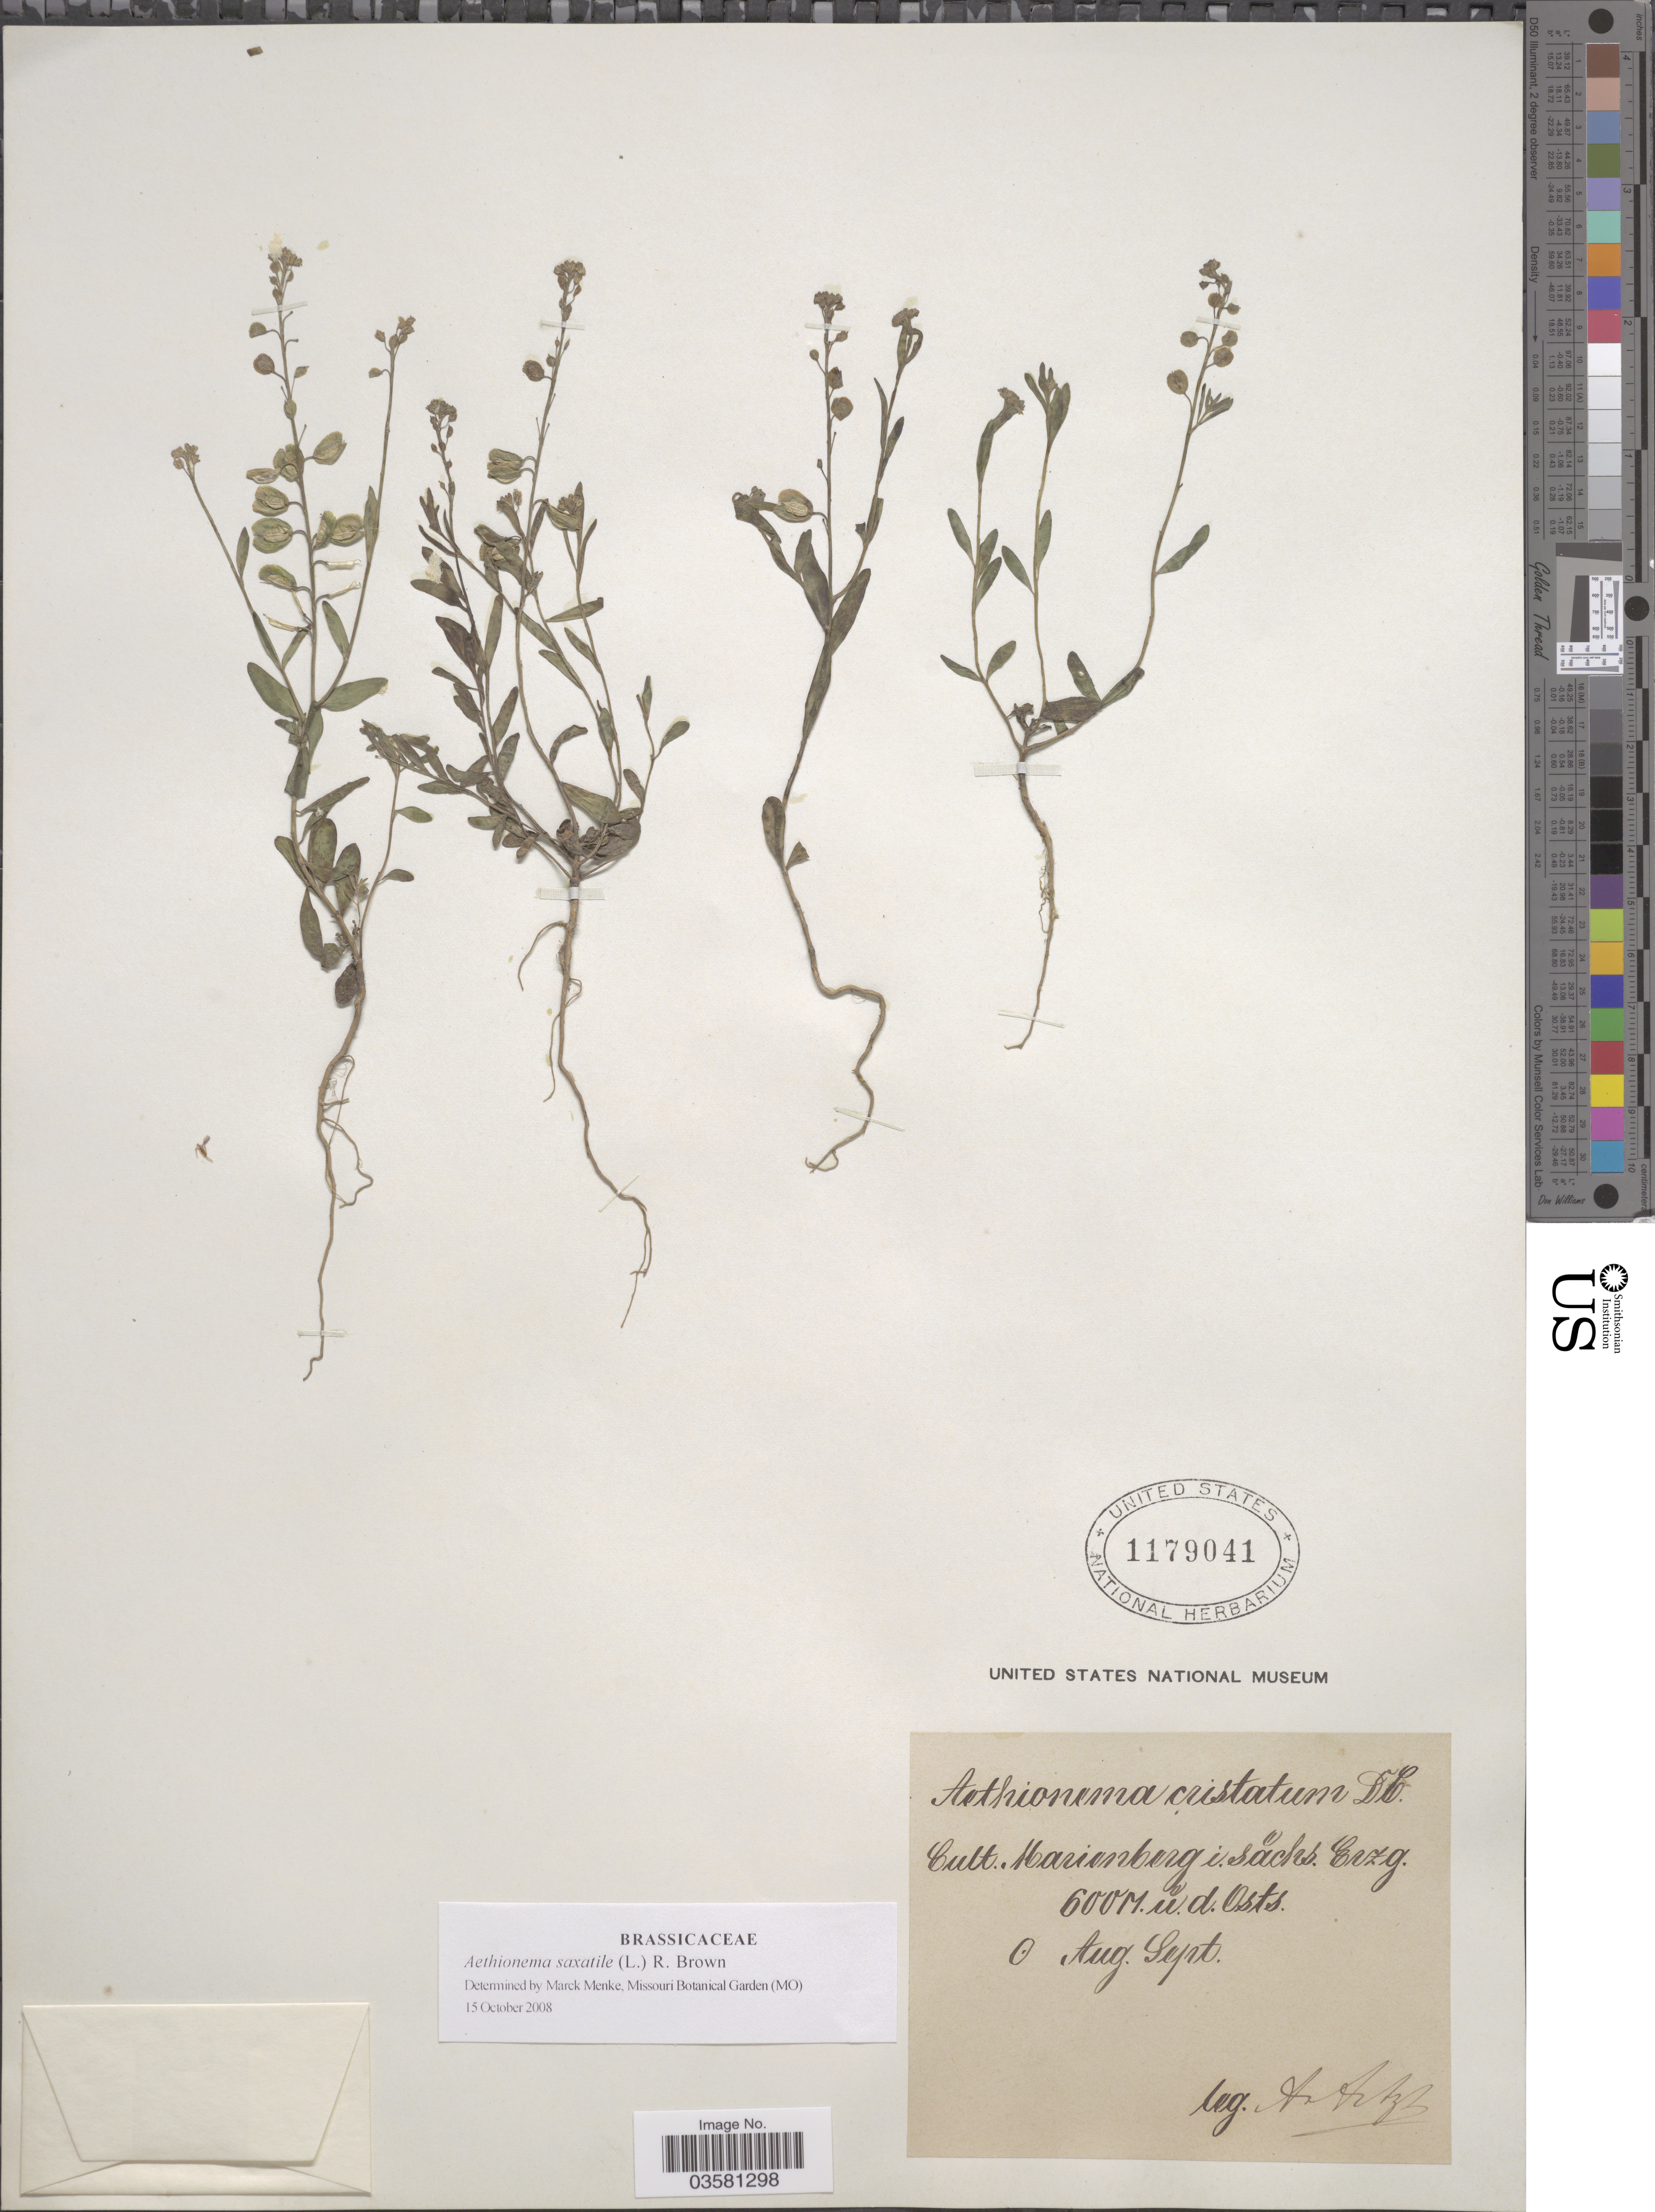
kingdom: Plantae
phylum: Tracheophyta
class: Magnoliopsida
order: Brassicales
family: Brassicaceae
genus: Aethionema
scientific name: Aethionema saxatile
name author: (L.) W.T. Aiton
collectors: A. Artzt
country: Germany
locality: Marienburg i. Sachs. Erzg.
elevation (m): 600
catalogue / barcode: US 1179041